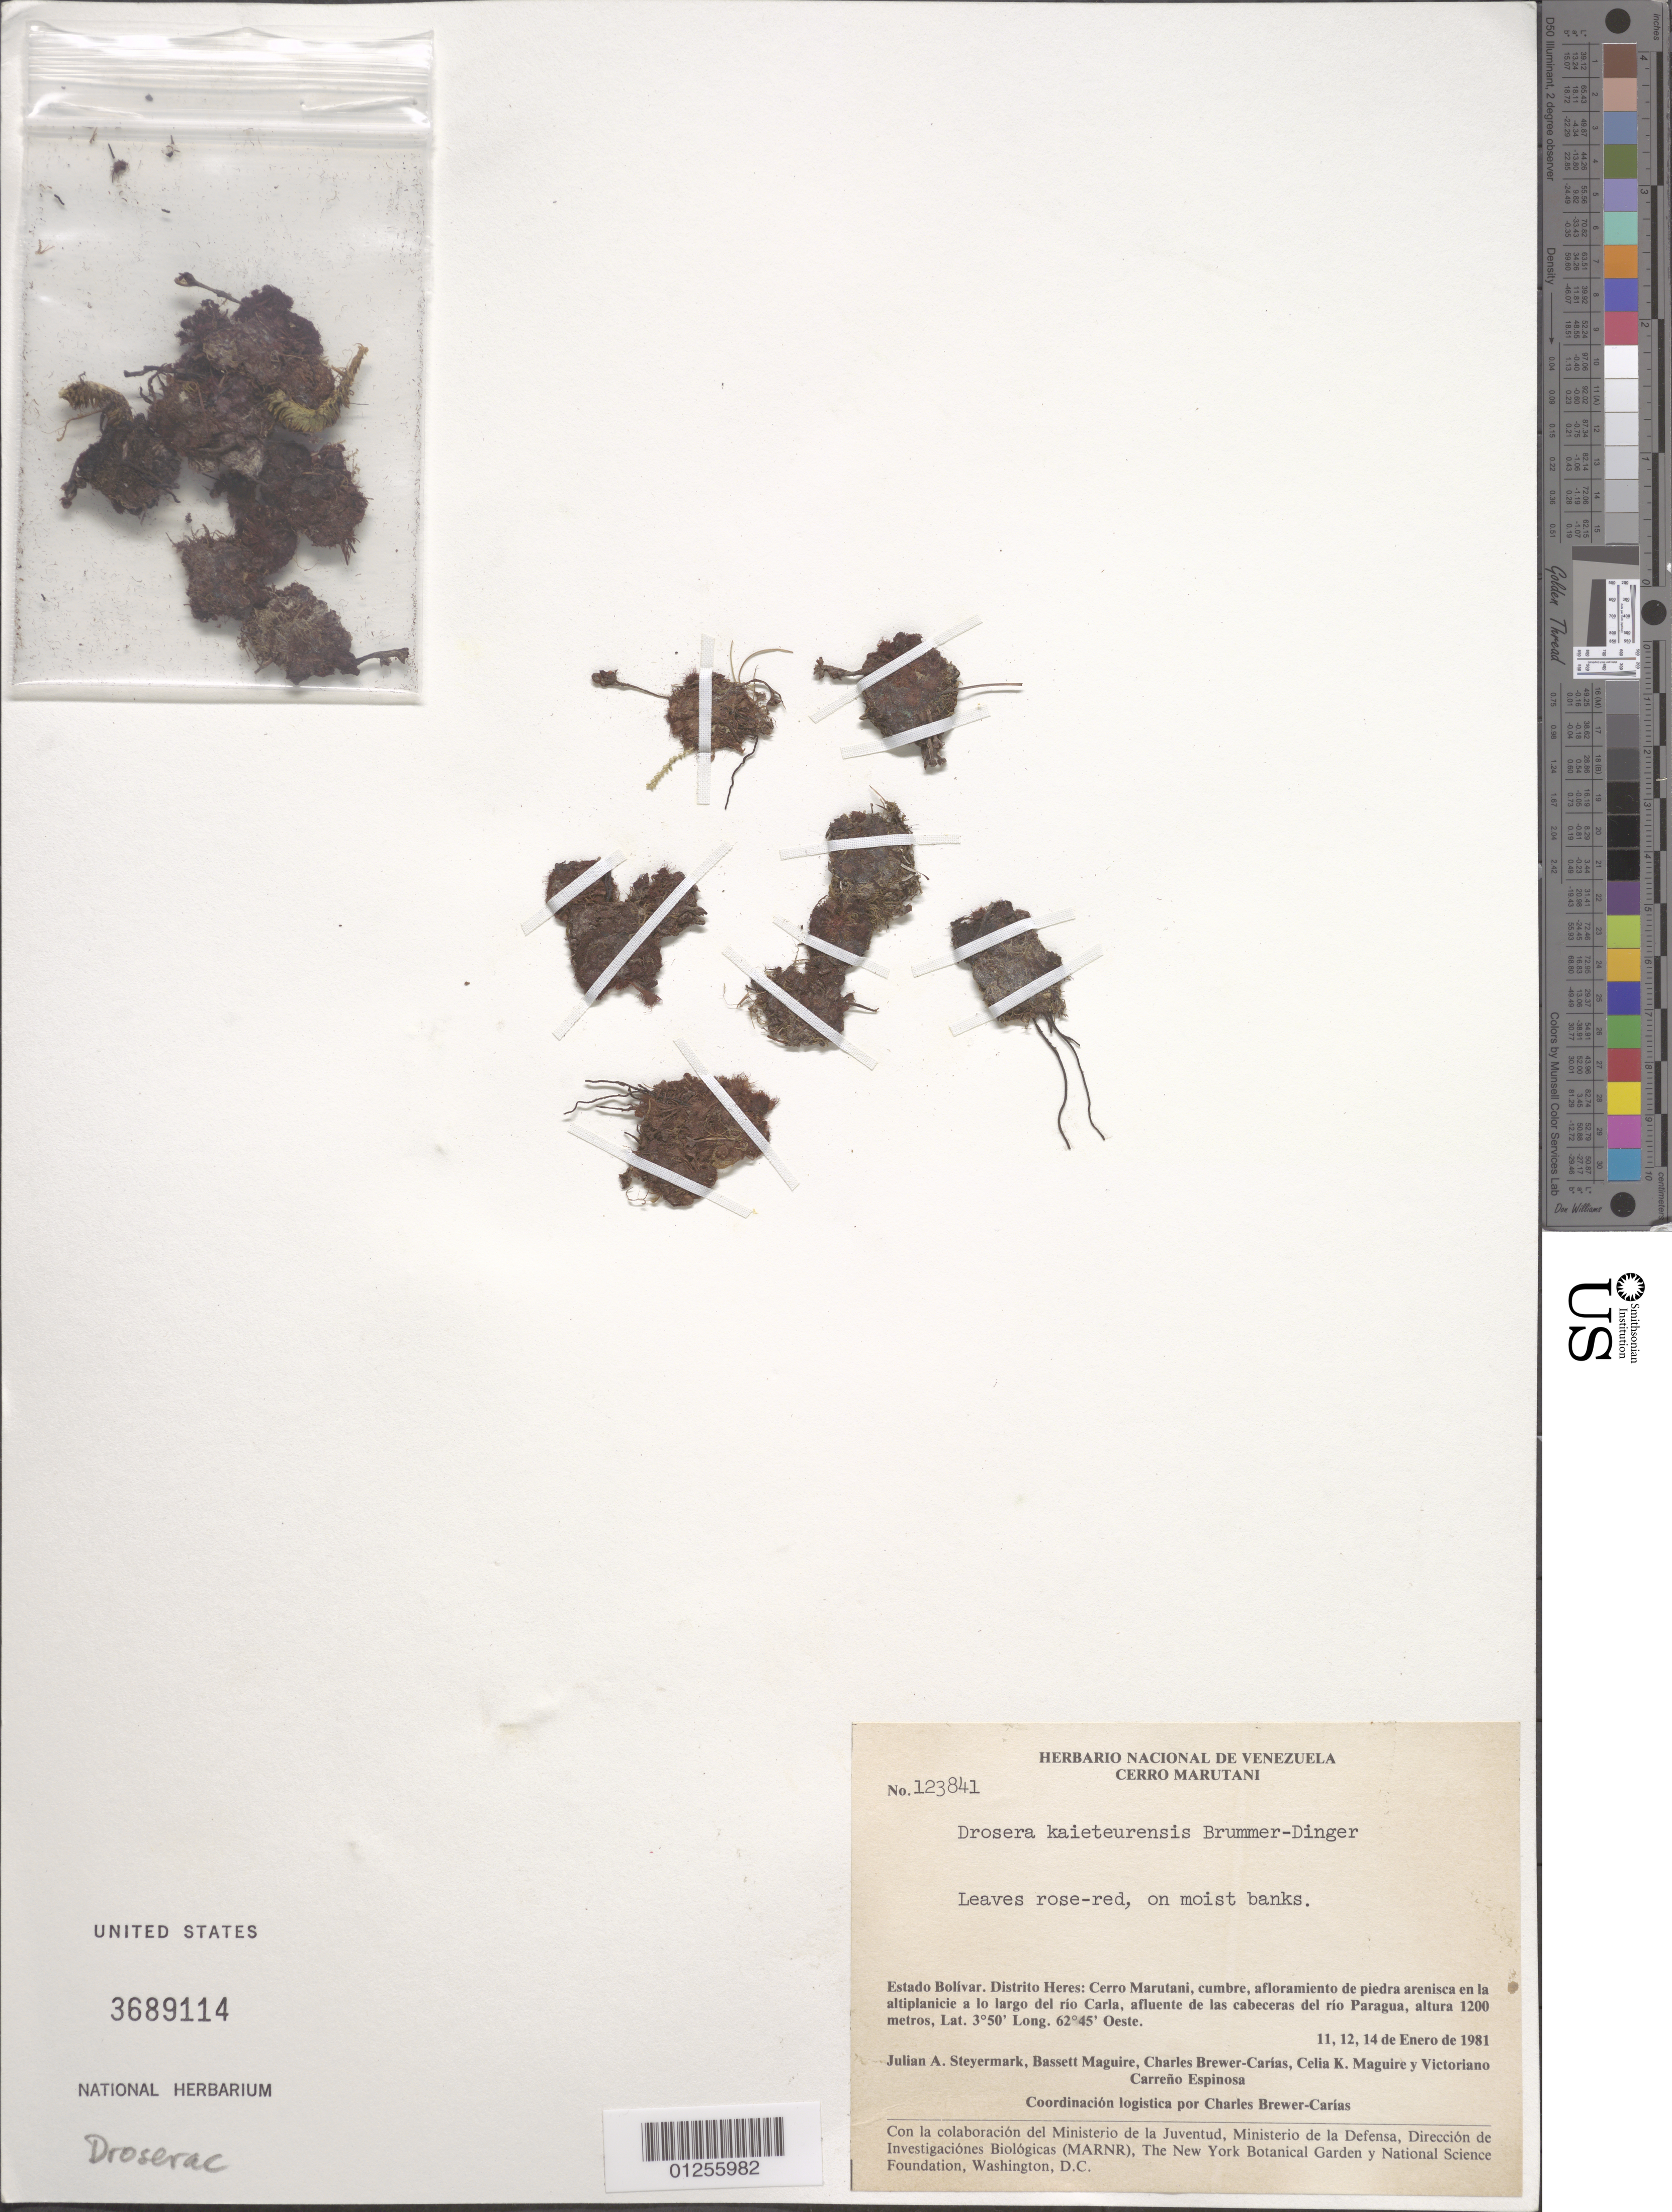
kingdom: Plantae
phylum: Tracheophyta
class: Magnoliopsida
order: Caryophyllales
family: Droseraceae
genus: Drosera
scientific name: Drosera kaieteurensis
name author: Brumm.-Ding.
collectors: J. Steyermark, B. Maguire Jr., C. Brewer-Carias, C. K. Maguire & V. Carreño Espinosa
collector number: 123841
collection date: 1981-02-11/1981-02-14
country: Venezuela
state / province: Bolívar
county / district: Heres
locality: Cerro Marutani, cumbre, afloramiento de piedra arenisca en la altiplanicie a lo largo del rio Carla, afluente de las cabeceras del rio Paragua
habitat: Moist banks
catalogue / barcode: US 3689114